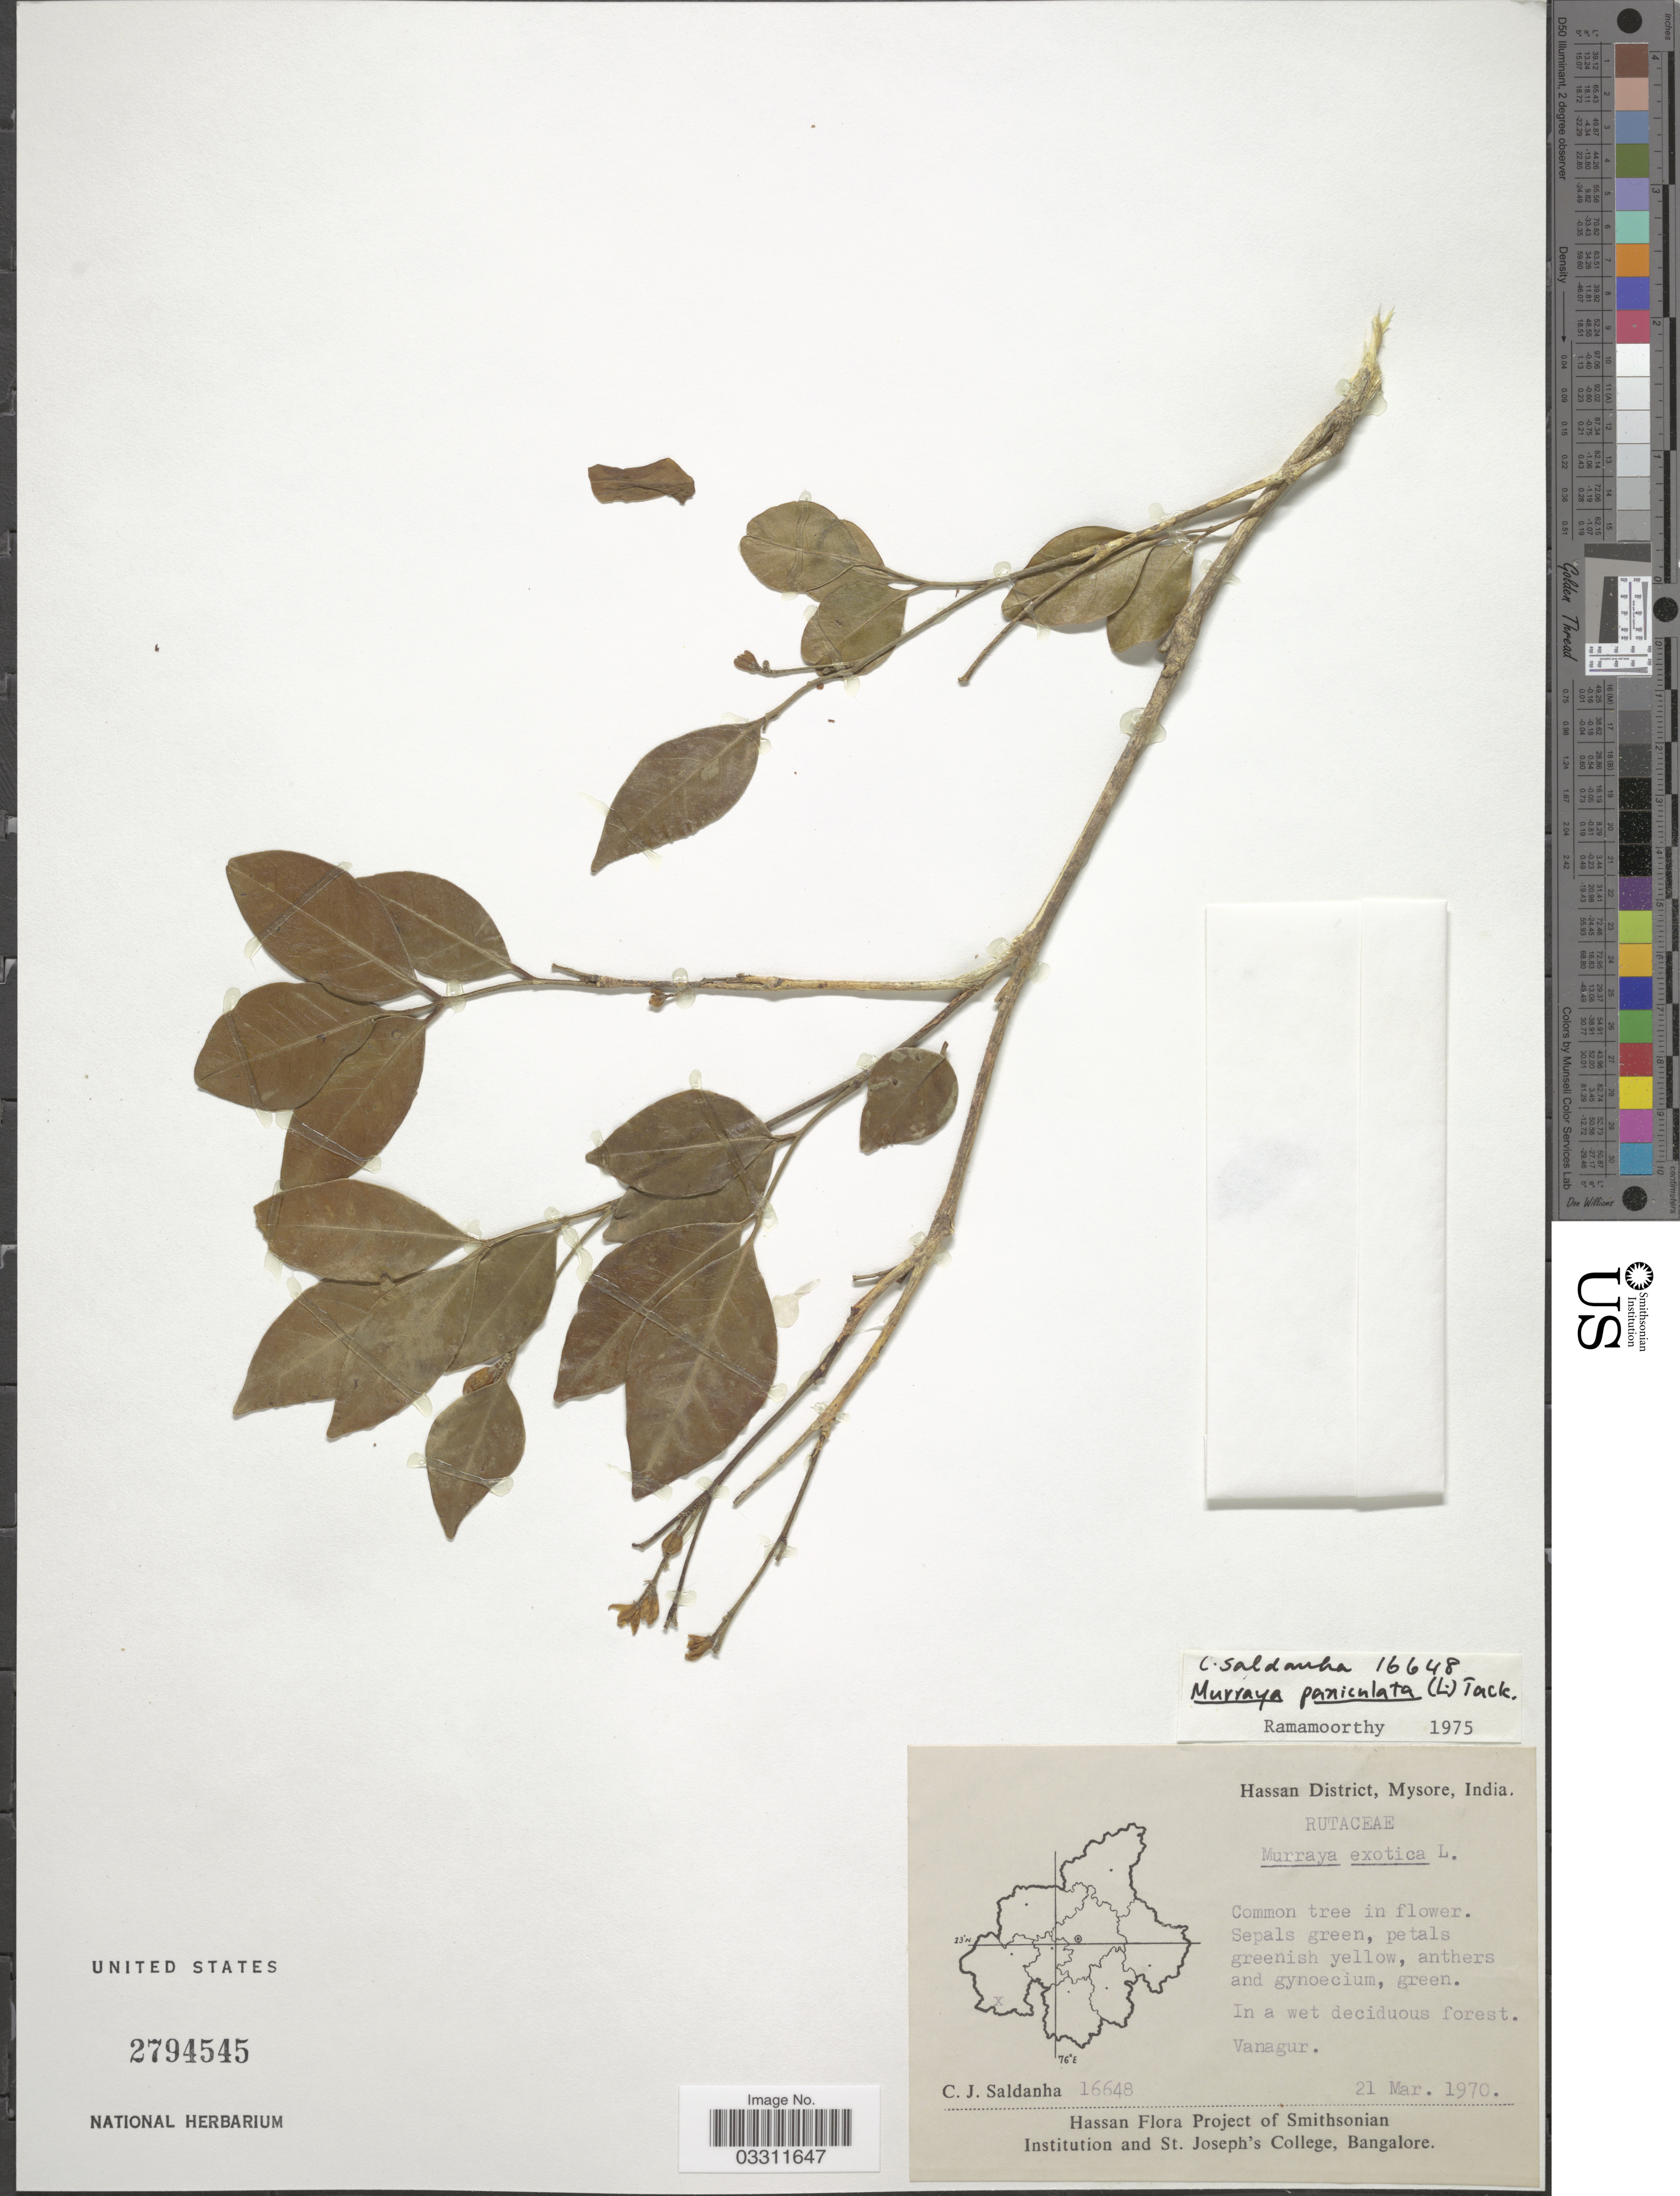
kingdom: Plantae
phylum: Tracheophyta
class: Magnoliopsida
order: Sapindales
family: Rutaceae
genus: Murraya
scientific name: Murraya paniculata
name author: (L.) Jack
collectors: C. J. Saldanha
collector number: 16648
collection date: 1970-03-21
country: India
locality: Hassan District, Mysore. Vanagur.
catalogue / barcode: US 2794545